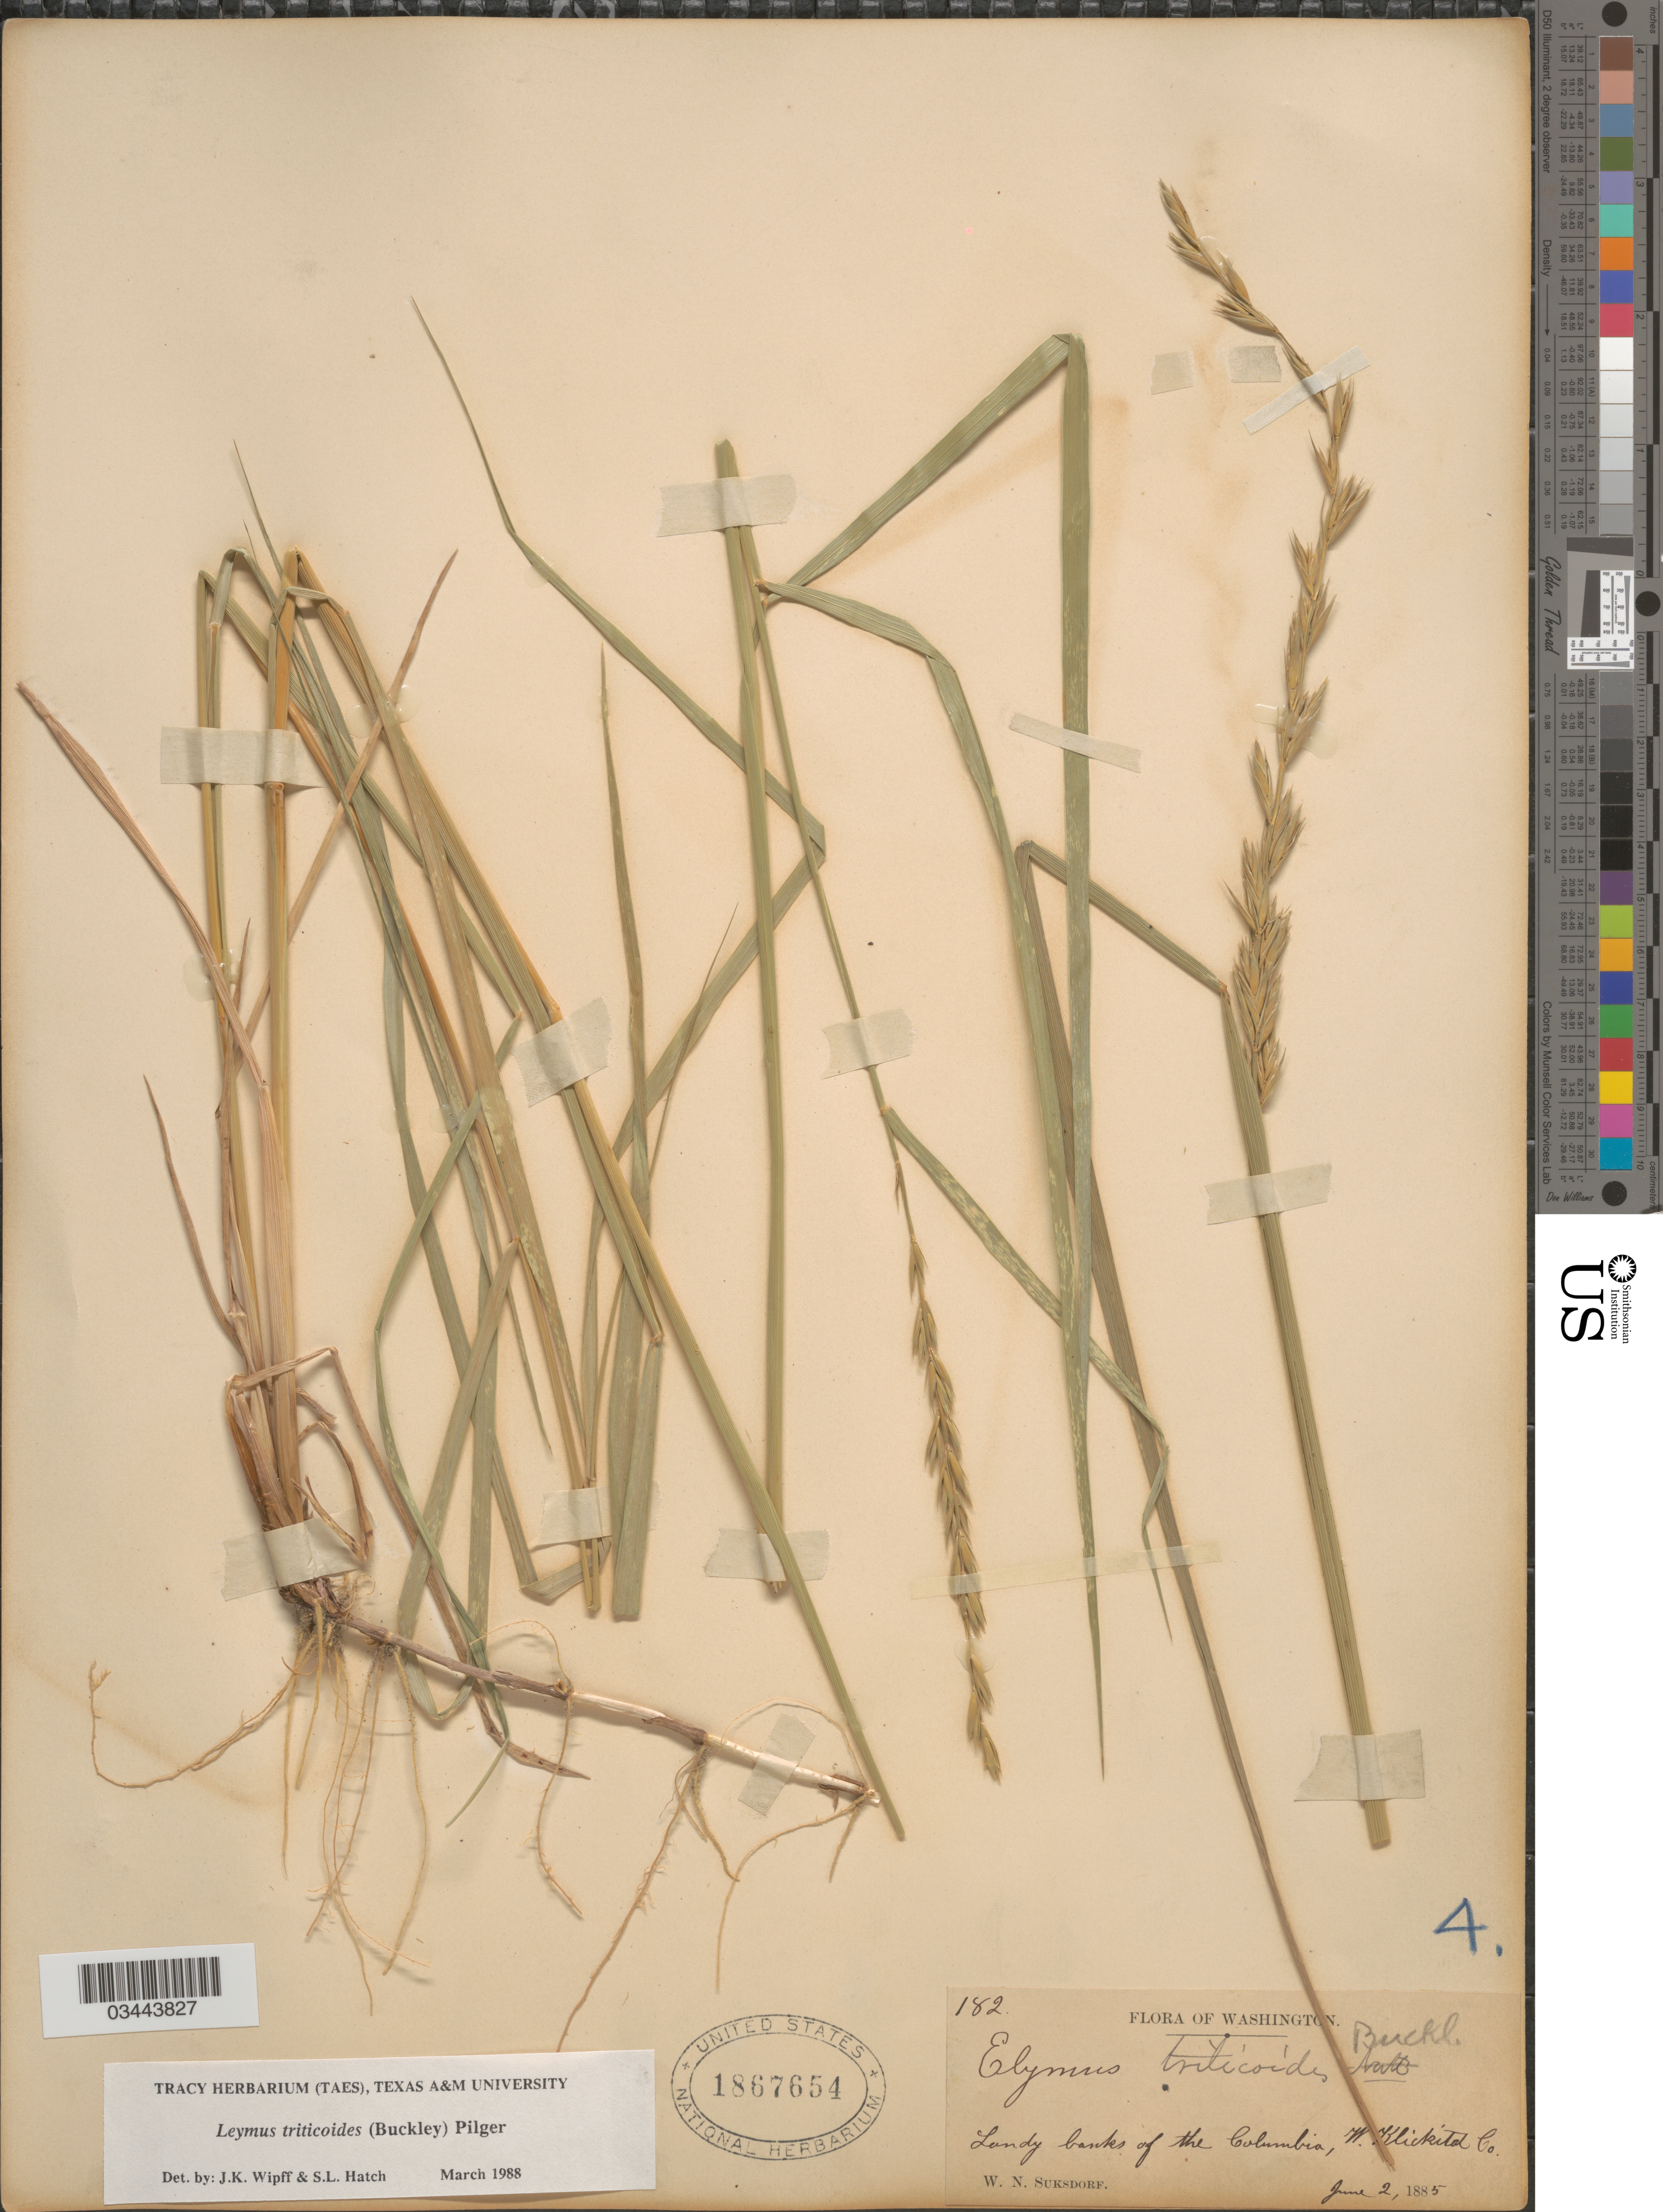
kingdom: Plantae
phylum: Tracheophyta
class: Liliopsida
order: Poales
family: Poaceae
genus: Leymus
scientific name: Leymus triticoides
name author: (Buckley) Pilg.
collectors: W. N. Suksdorf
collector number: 182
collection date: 1885-06-02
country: United States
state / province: Washington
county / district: Klickitat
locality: Sandy banks of the Columbia, W. Klickitat Co.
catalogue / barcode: US 1867654